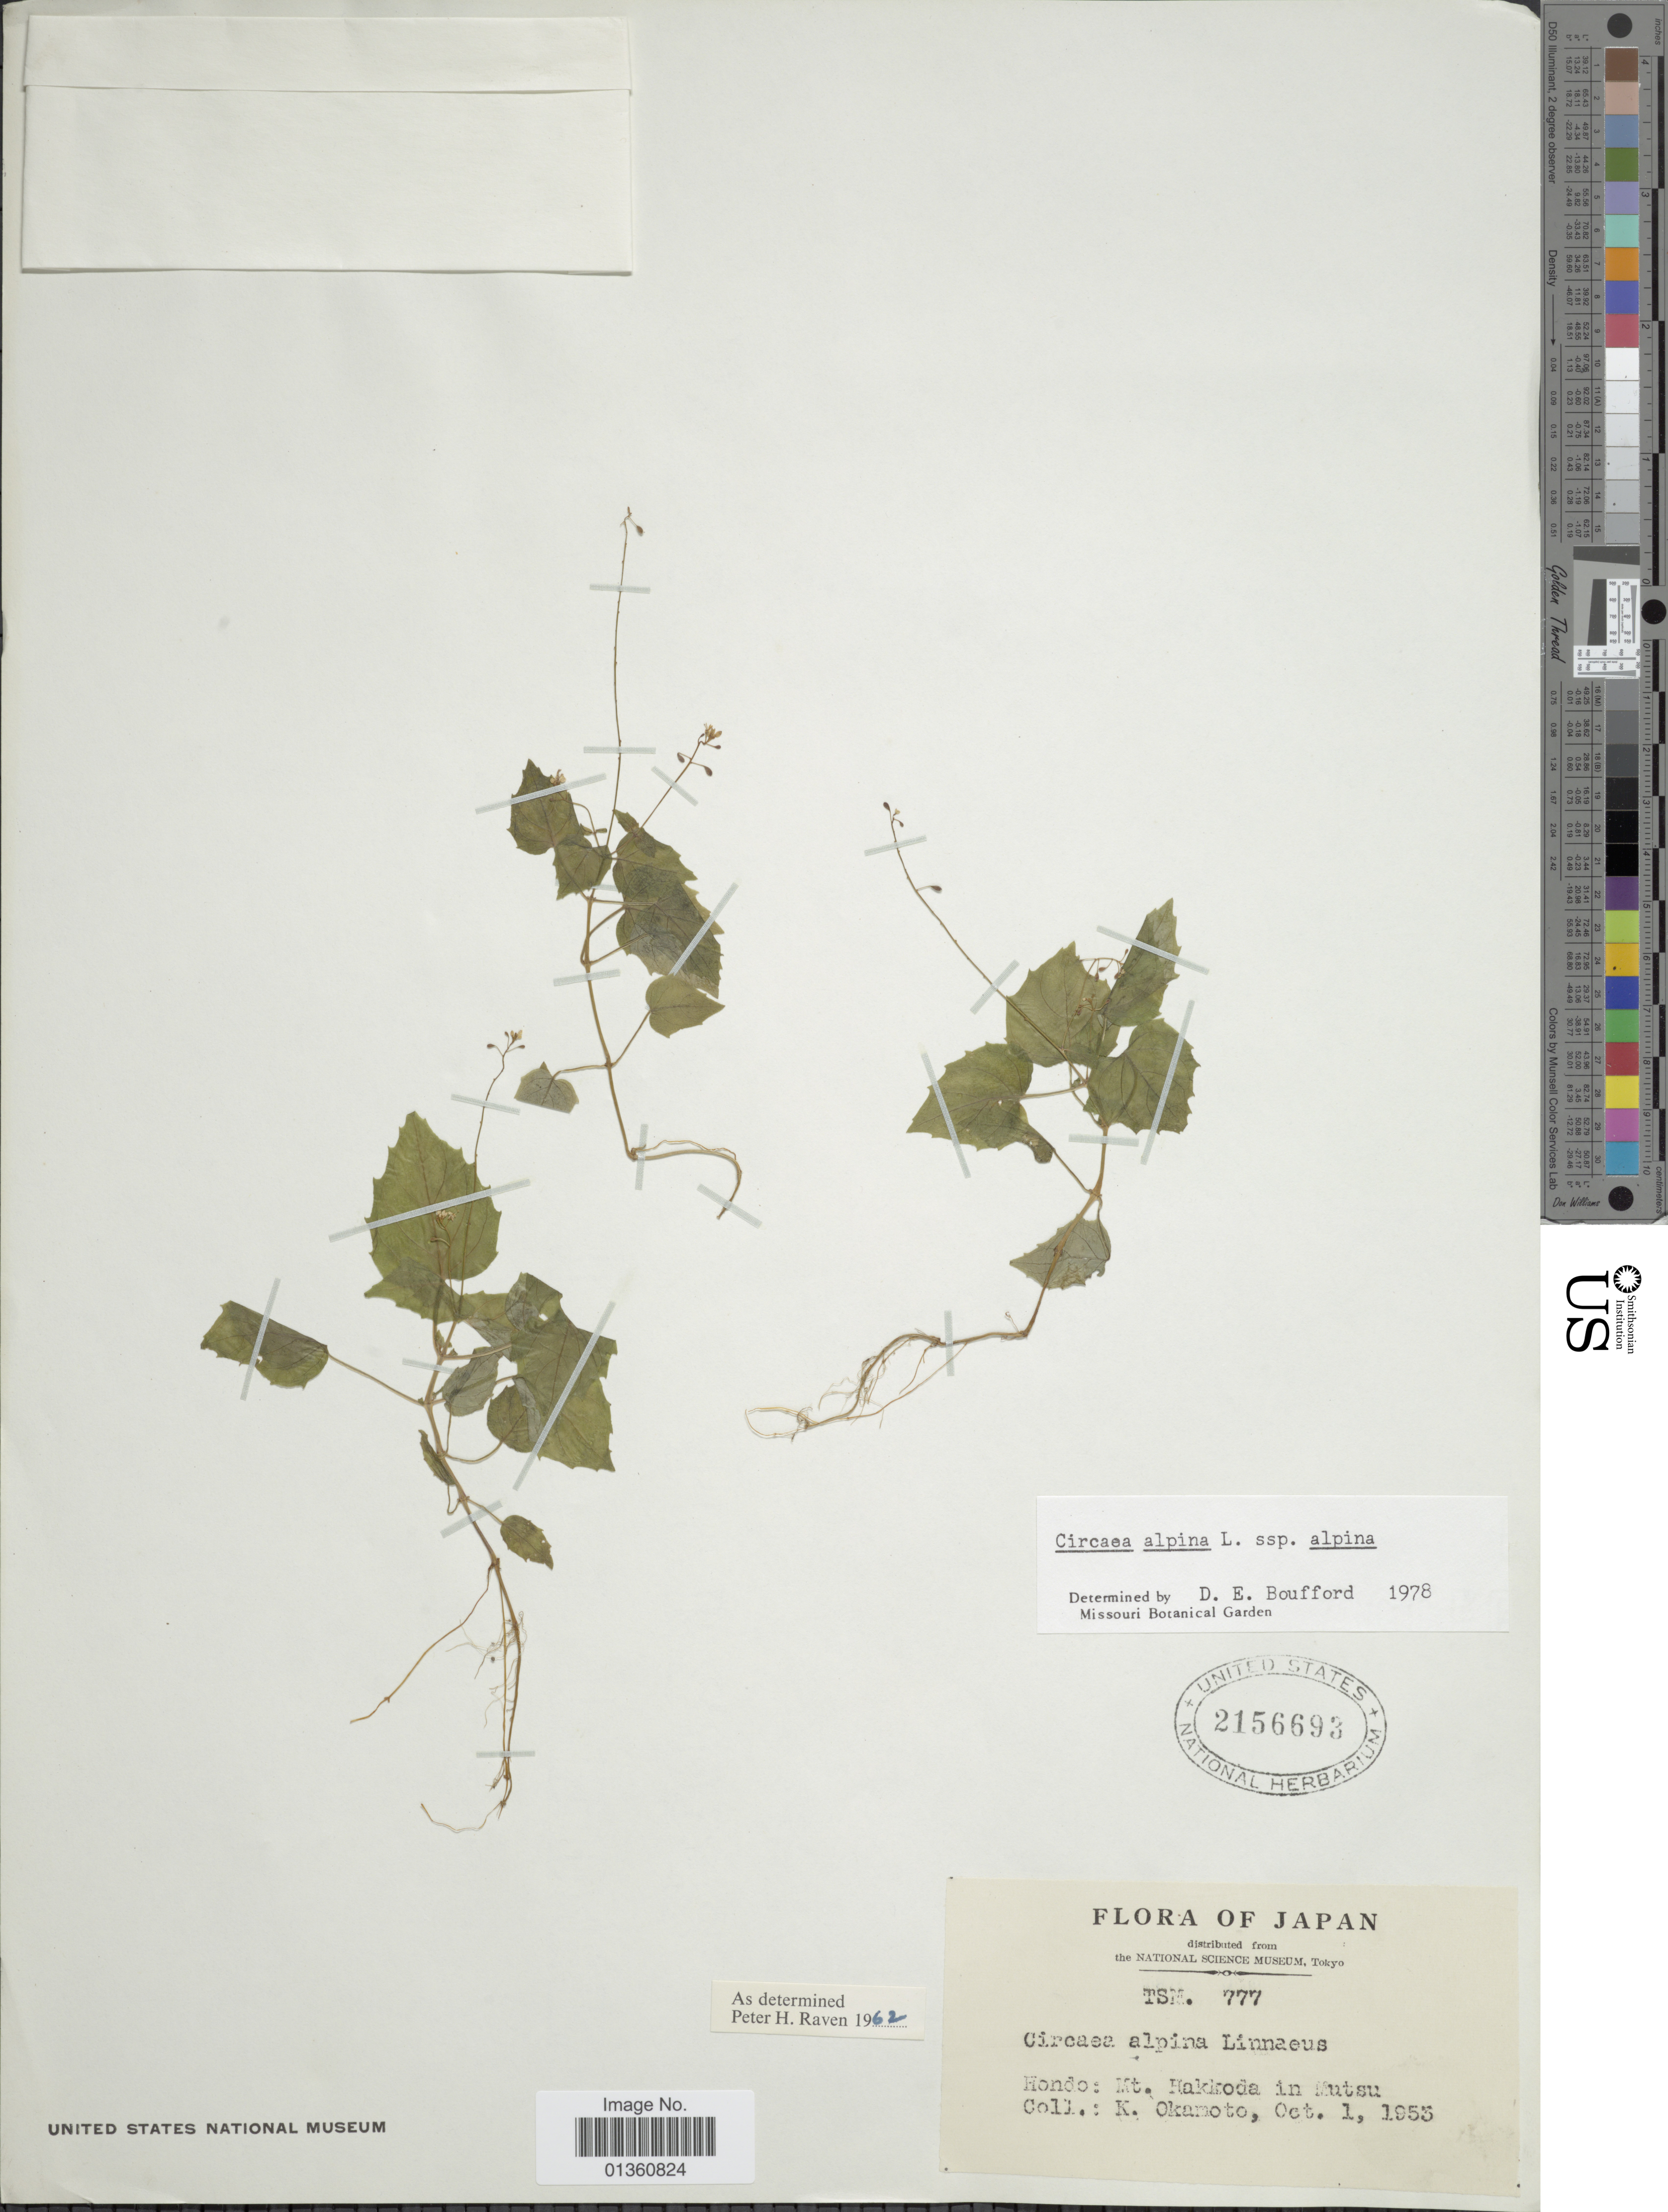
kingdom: Plantae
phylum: Tracheophyta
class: Magnoliopsida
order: Myrtales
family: Onagraceae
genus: Circaea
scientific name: Circaea alpina subsp. alpina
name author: L.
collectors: K. Okamoto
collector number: TSM777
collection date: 1953-10-01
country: Japan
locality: Hondo: Mt. Hakkoda in Mutsu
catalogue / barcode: US 2156693